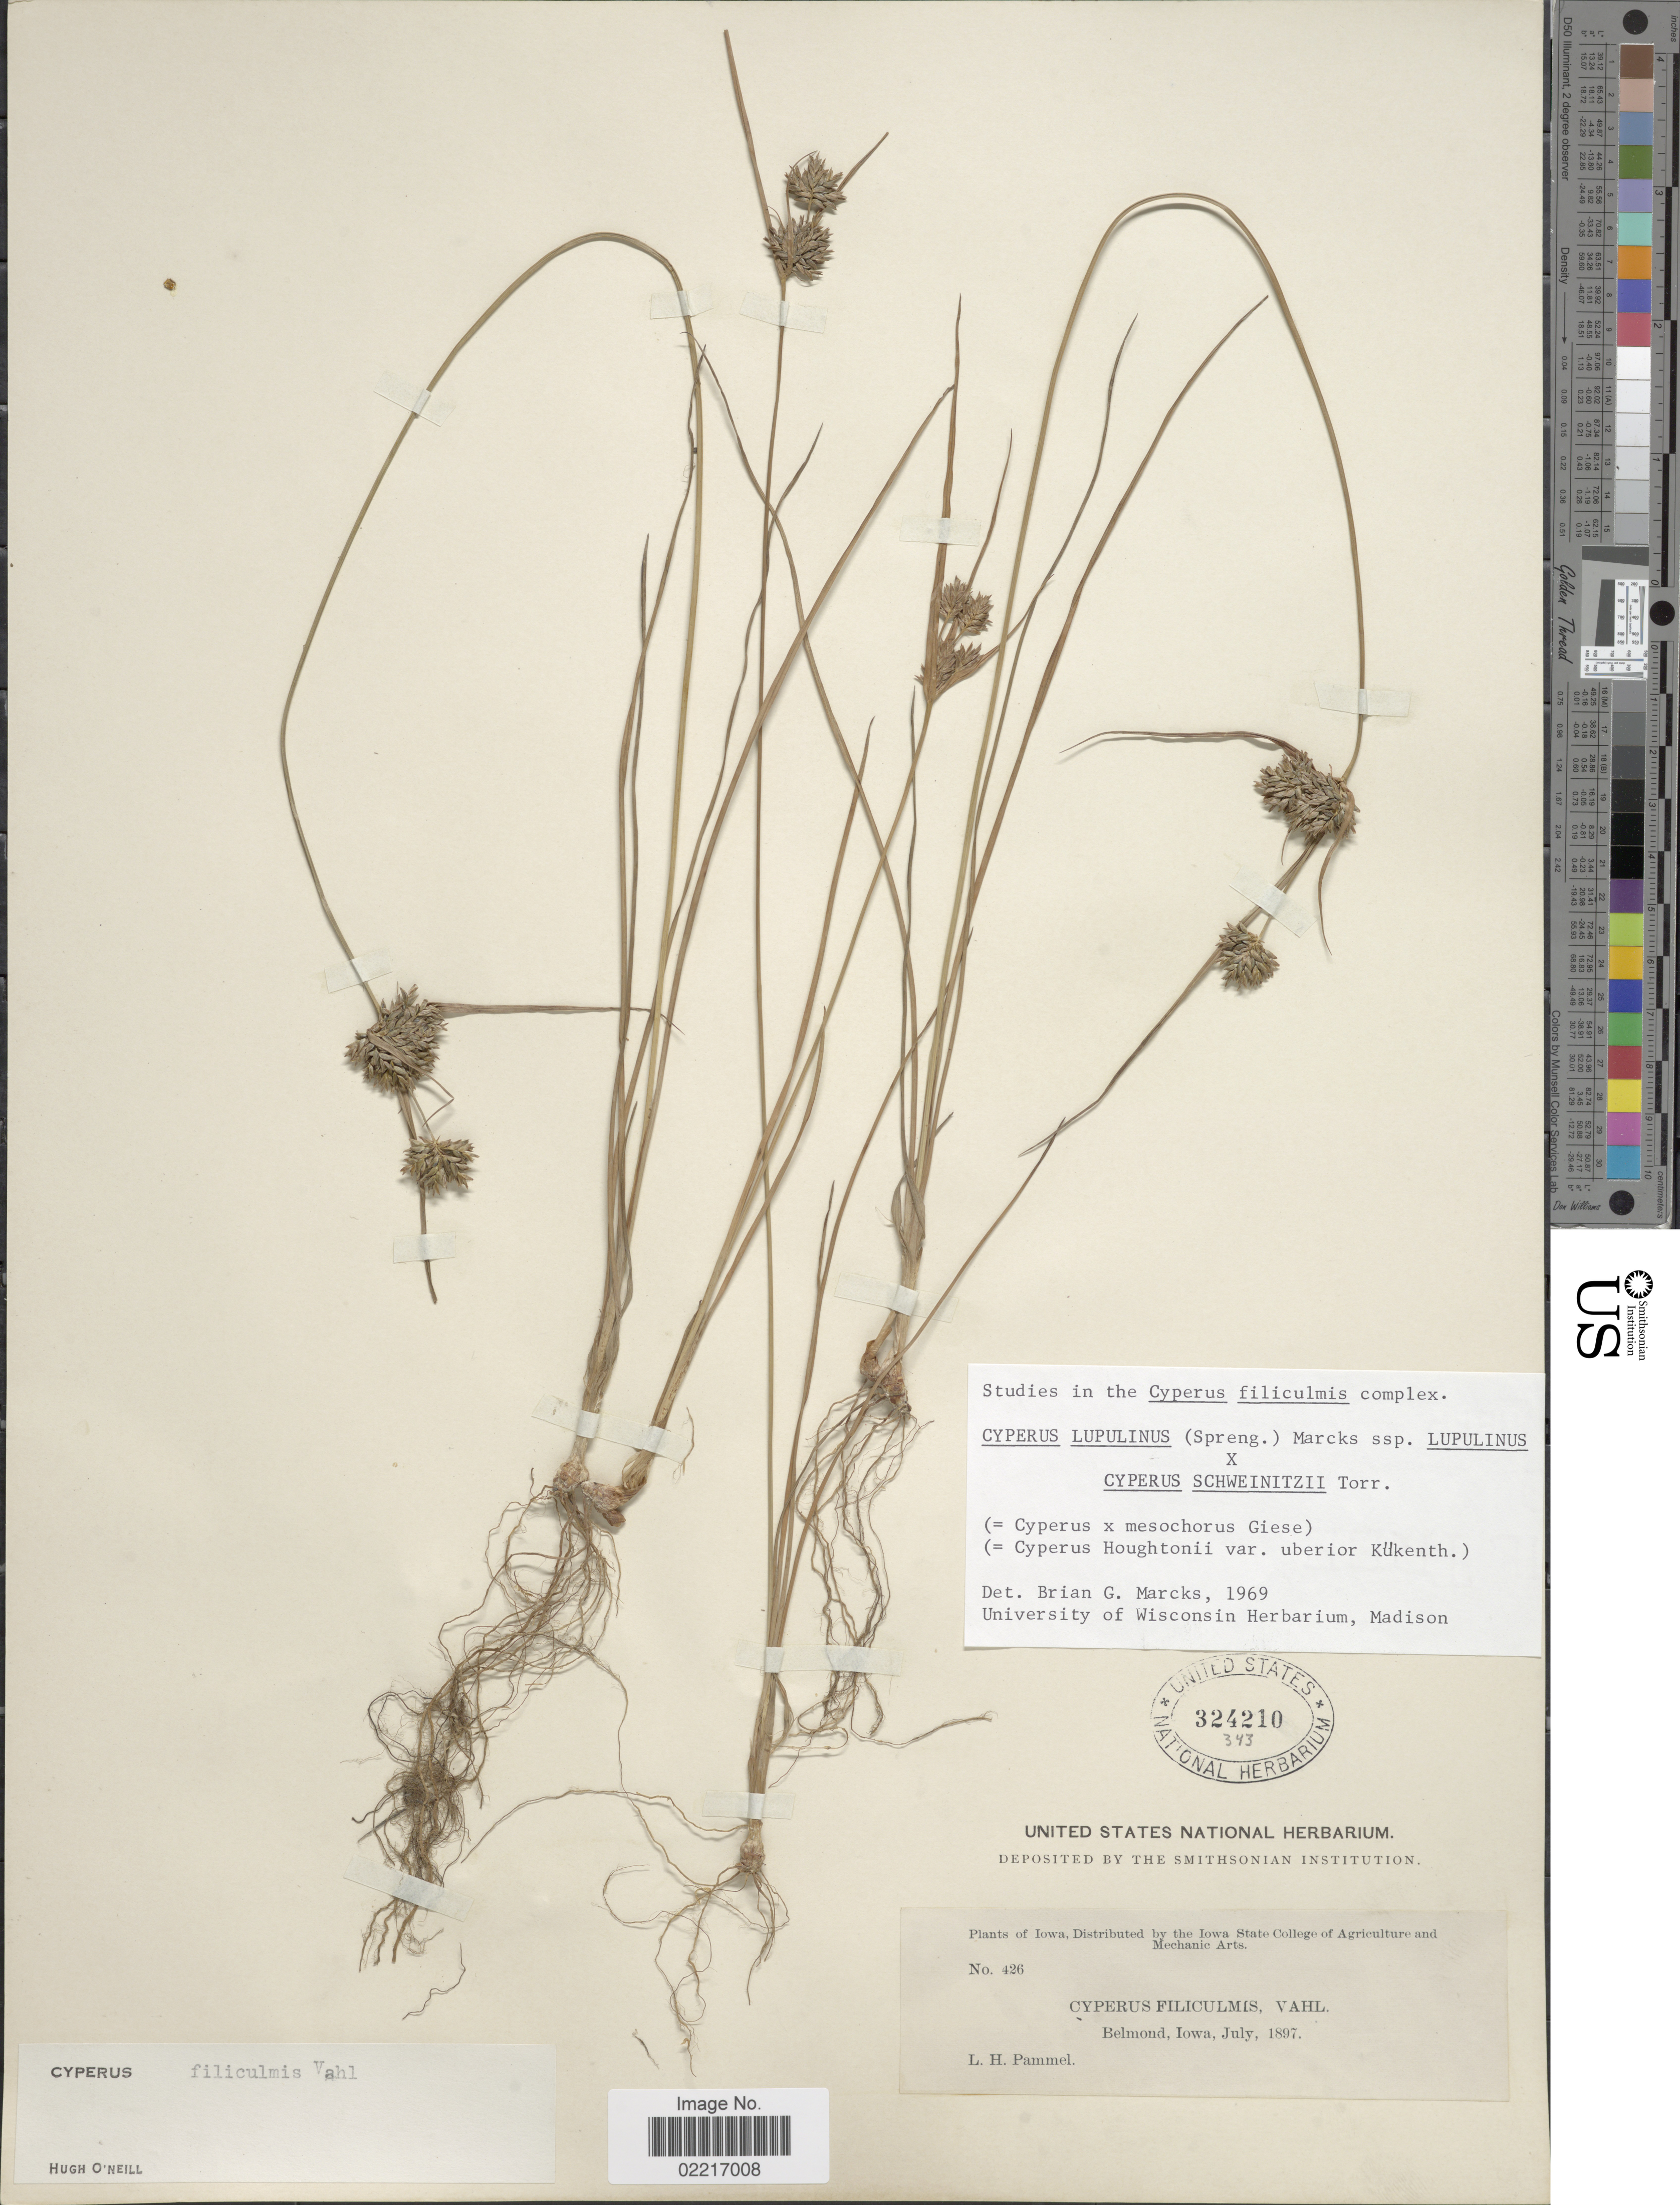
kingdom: Plantae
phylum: Tracheophyta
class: Liliopsida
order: Poales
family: Cyperaceae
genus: Cyperus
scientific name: Cyperus lupulinus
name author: (Spreng.) Marcks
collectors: L. Pammel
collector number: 426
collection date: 1897-07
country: United States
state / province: Iowa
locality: Belmond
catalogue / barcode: US 324210